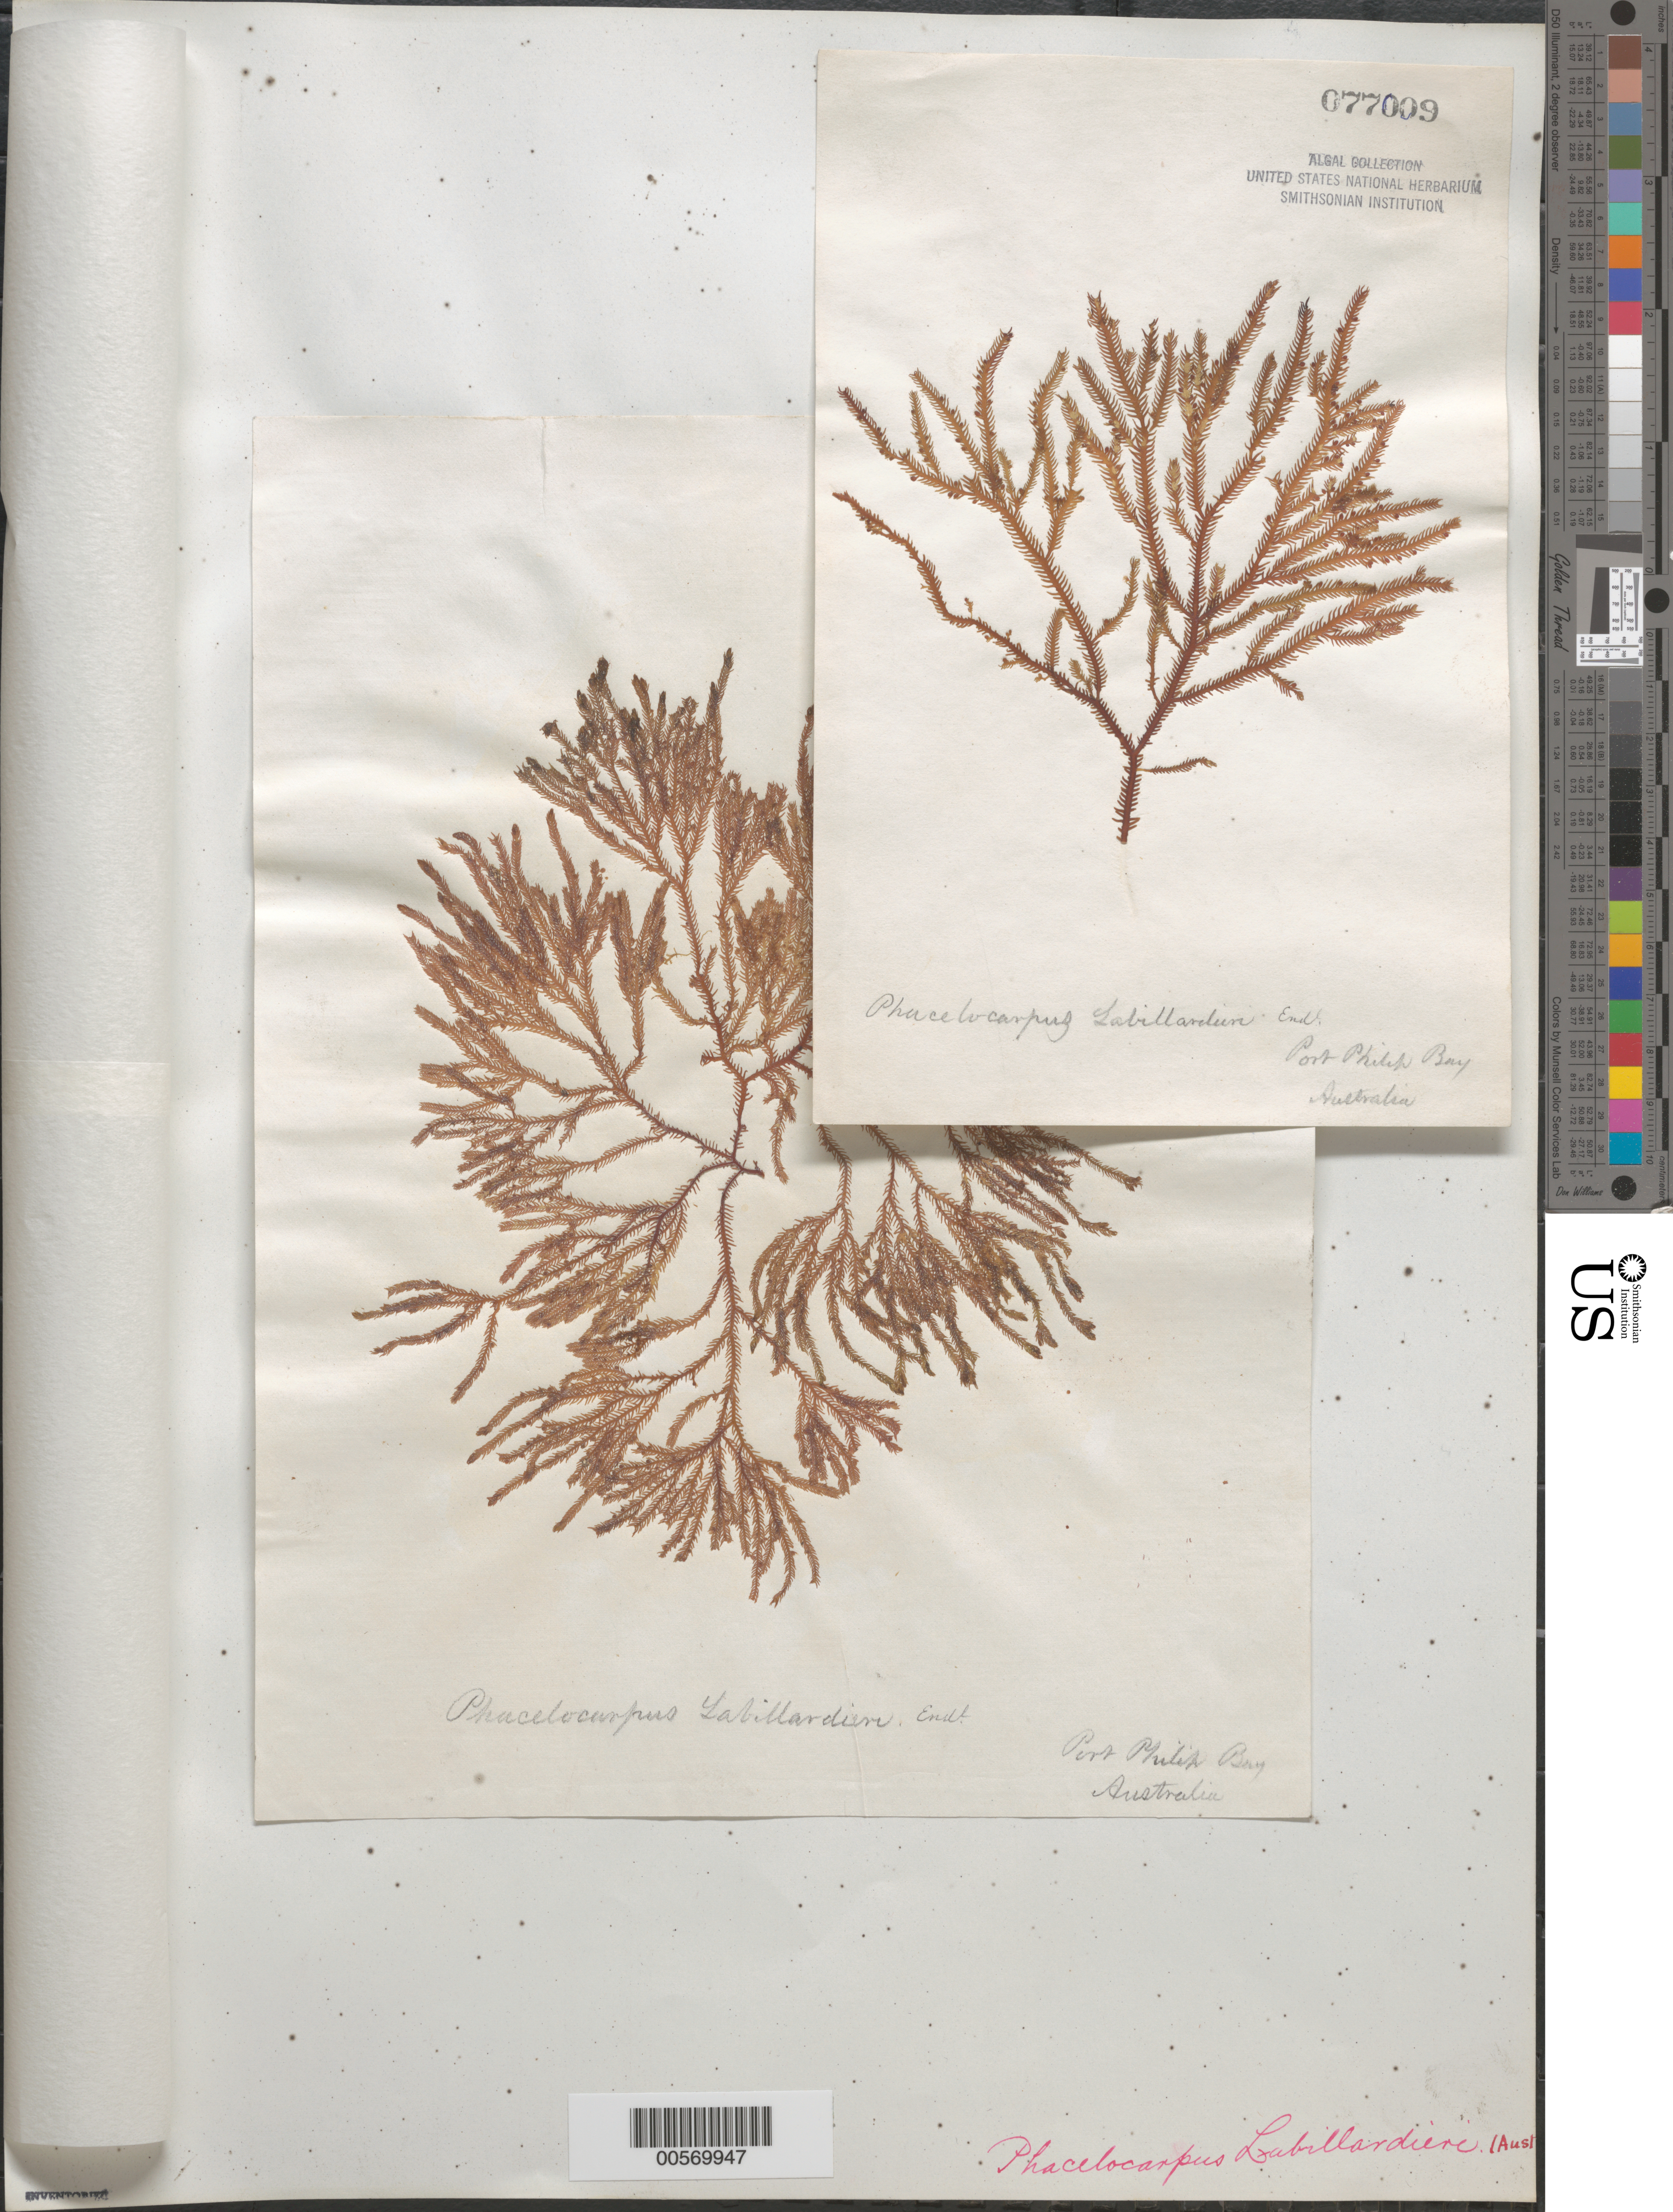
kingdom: Plantae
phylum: Rhodophyta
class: Florideophyceae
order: Gigartinales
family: Phacelocarpaceae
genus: Phacelocarpus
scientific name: Phacelocarpus peperocarpos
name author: (Poir.) M.J. Wynne et al.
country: Australia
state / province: Victoria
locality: Port Phillip Bay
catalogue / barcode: US 77009